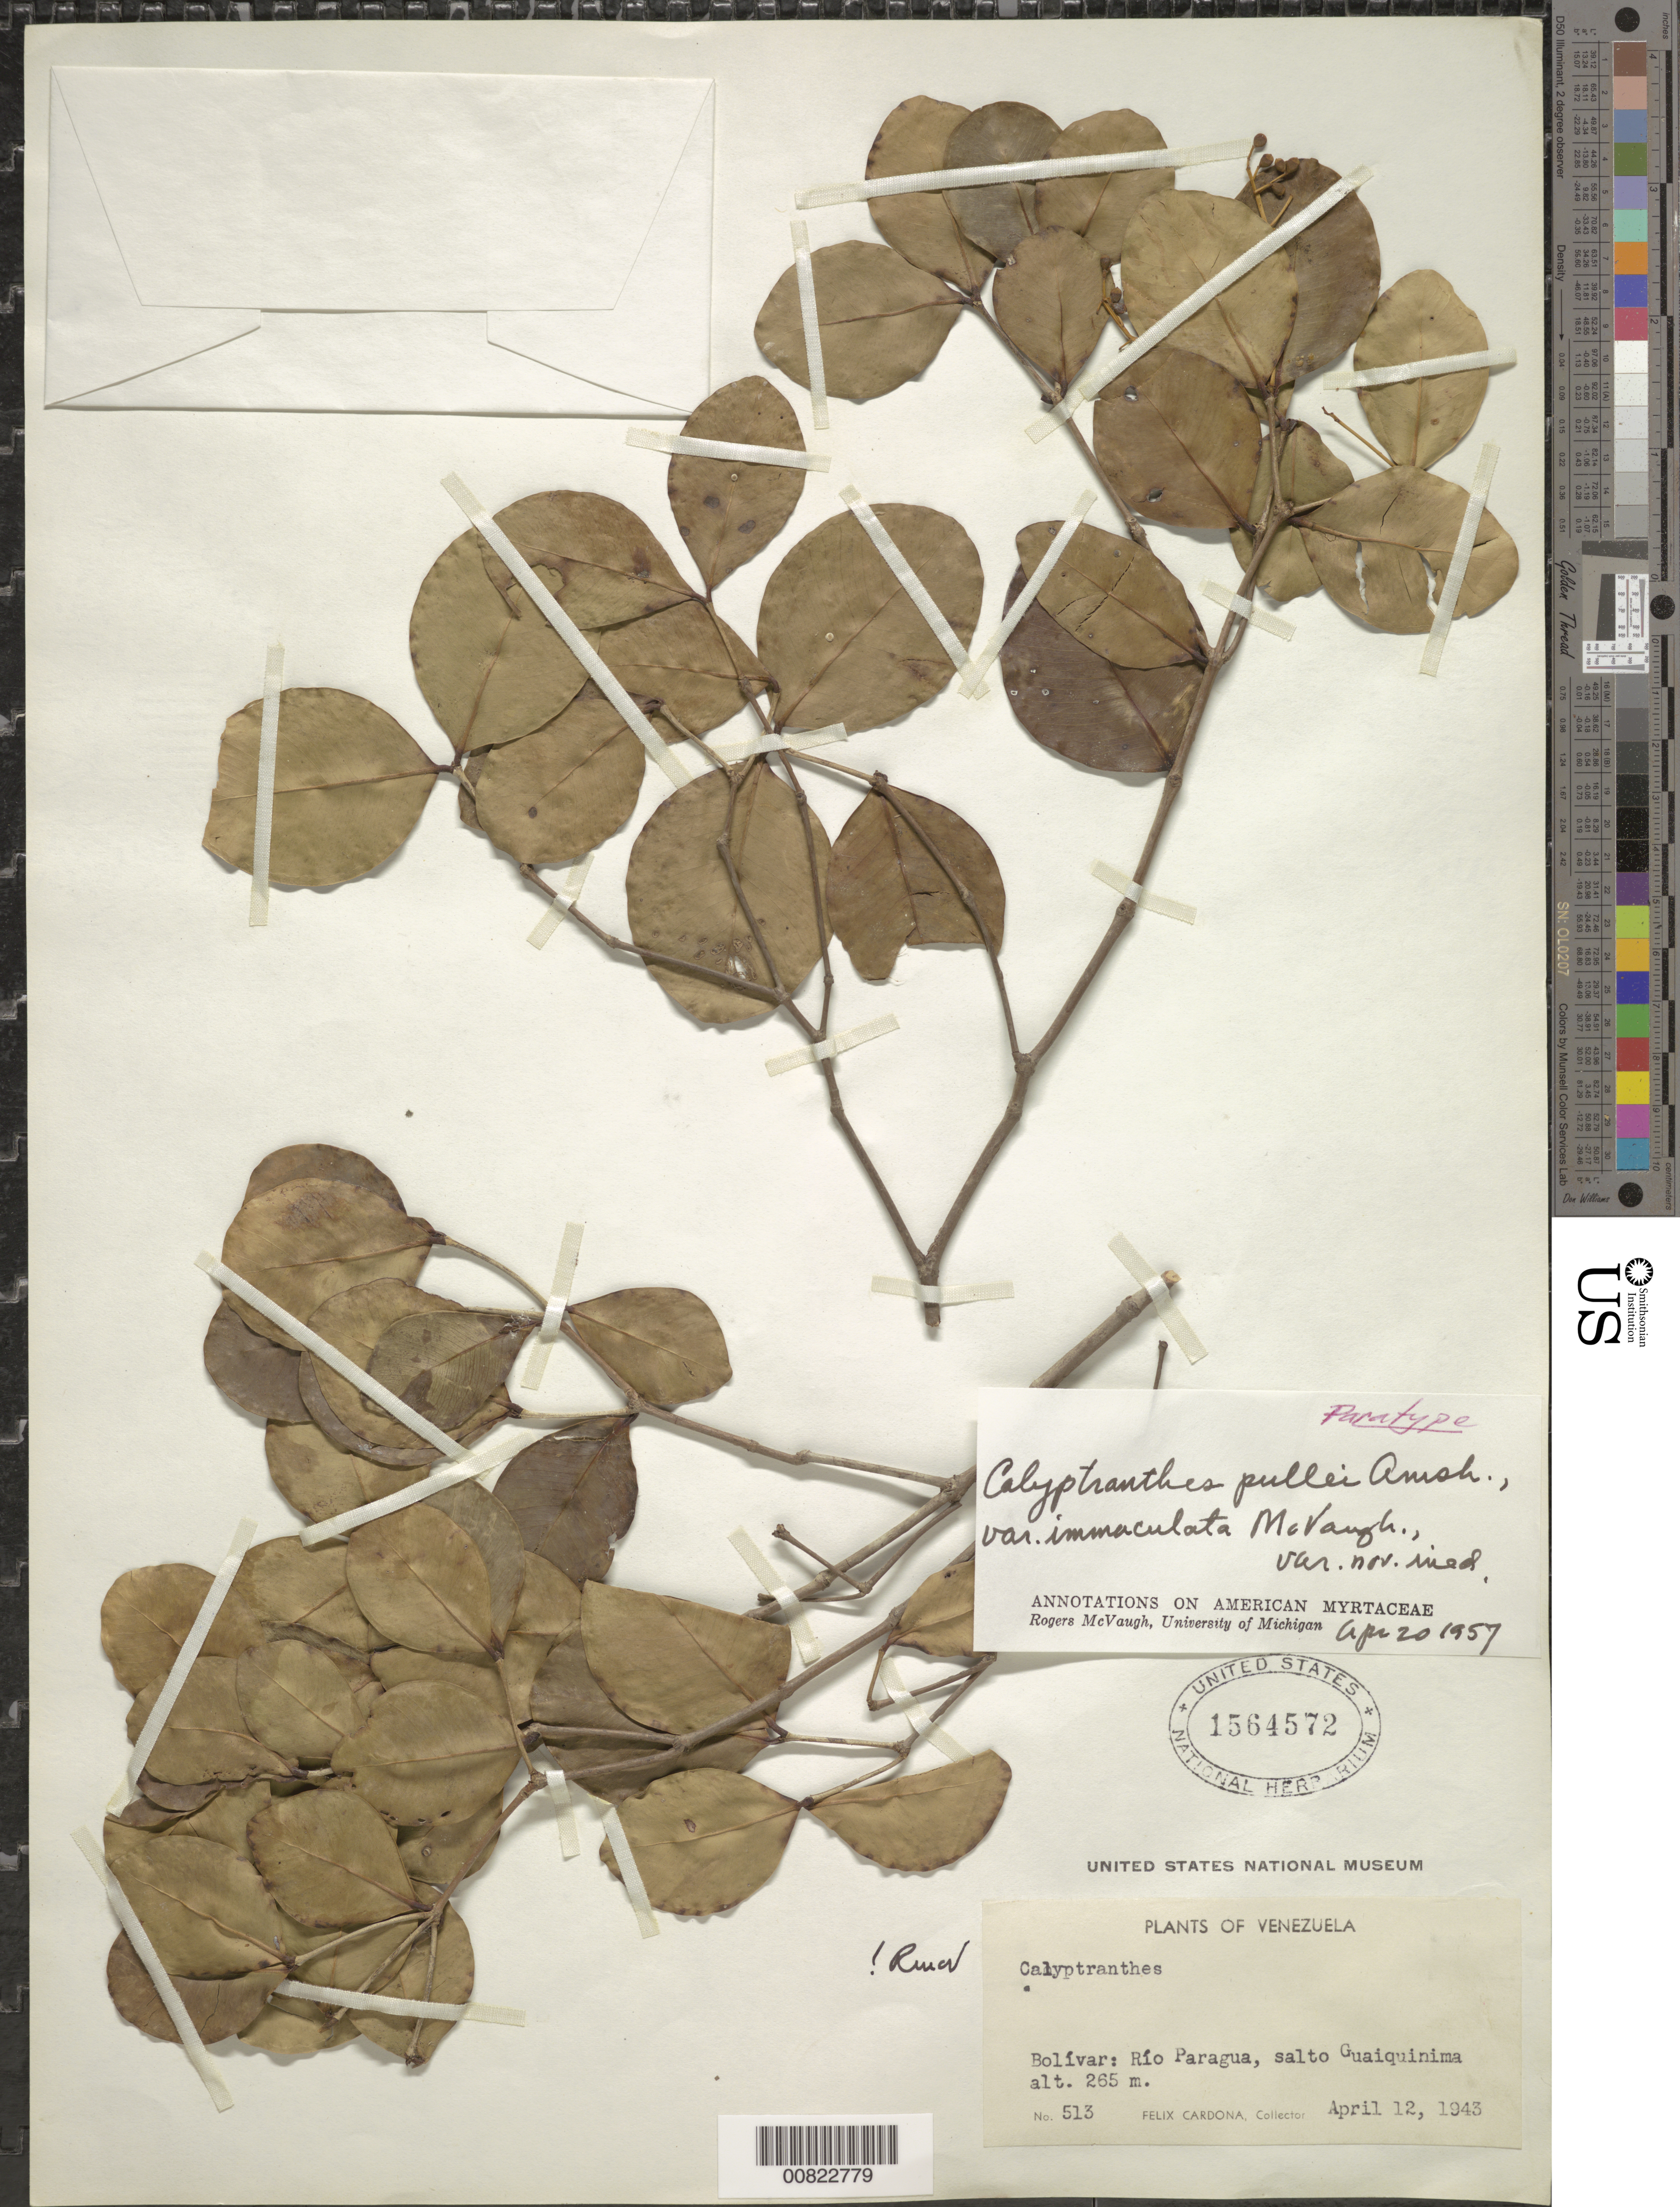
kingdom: Plantae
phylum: Tracheophyta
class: Magnoliopsida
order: Myrtales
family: Myrtaceae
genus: Myrcia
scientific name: Myrcia pullei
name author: (Burret ex Amshoff) A.R. Lourenço & E. Lucas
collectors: F. Cardona Puig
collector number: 513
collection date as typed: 12-Apr-43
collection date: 1943-04-12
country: Venezuela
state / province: Bolívar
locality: Río Paragua, Salto Guaiquinima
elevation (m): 265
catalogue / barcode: US 1564572